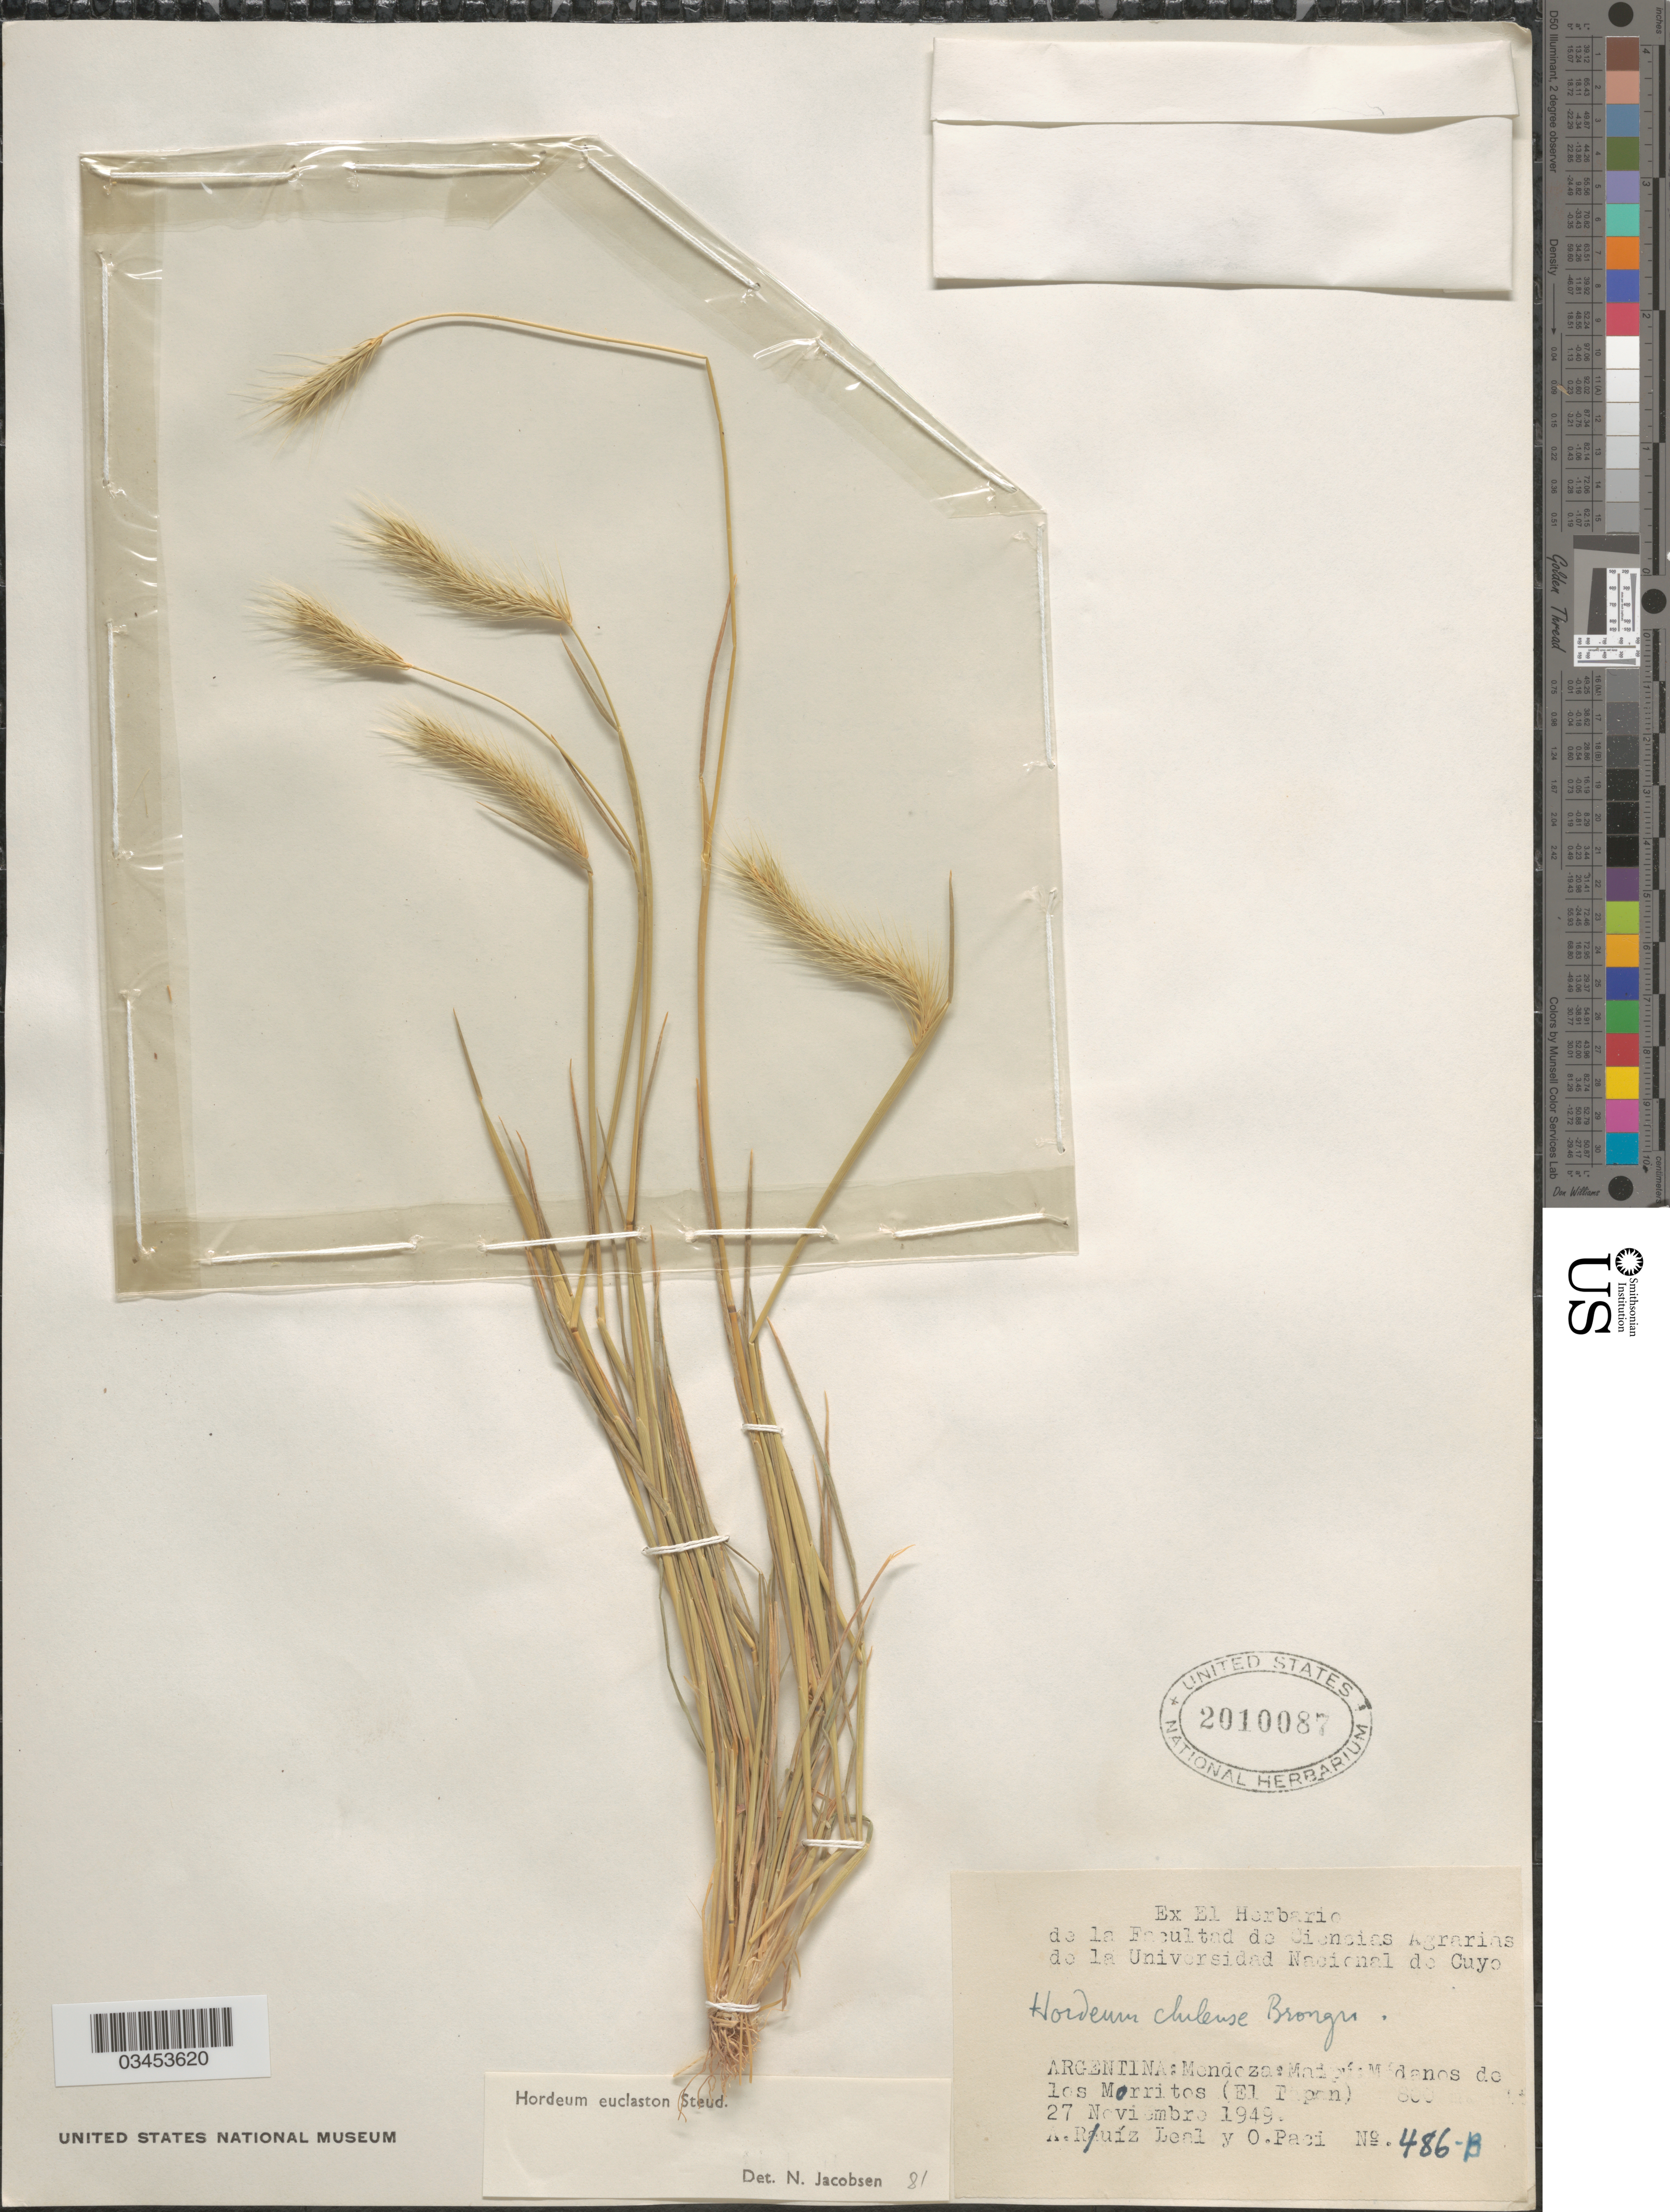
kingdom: Plantae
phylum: Tracheophyta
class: Liliopsida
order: Poales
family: Poaceae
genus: Hordeum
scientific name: Hordeum euclaston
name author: Steud.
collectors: A. R. Leal & O. Paci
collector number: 486-B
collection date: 1949-11-27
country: Argentina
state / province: Mendoza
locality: Maipú: Medanos Los Morritos (El Tapon).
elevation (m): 800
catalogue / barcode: US 2010087